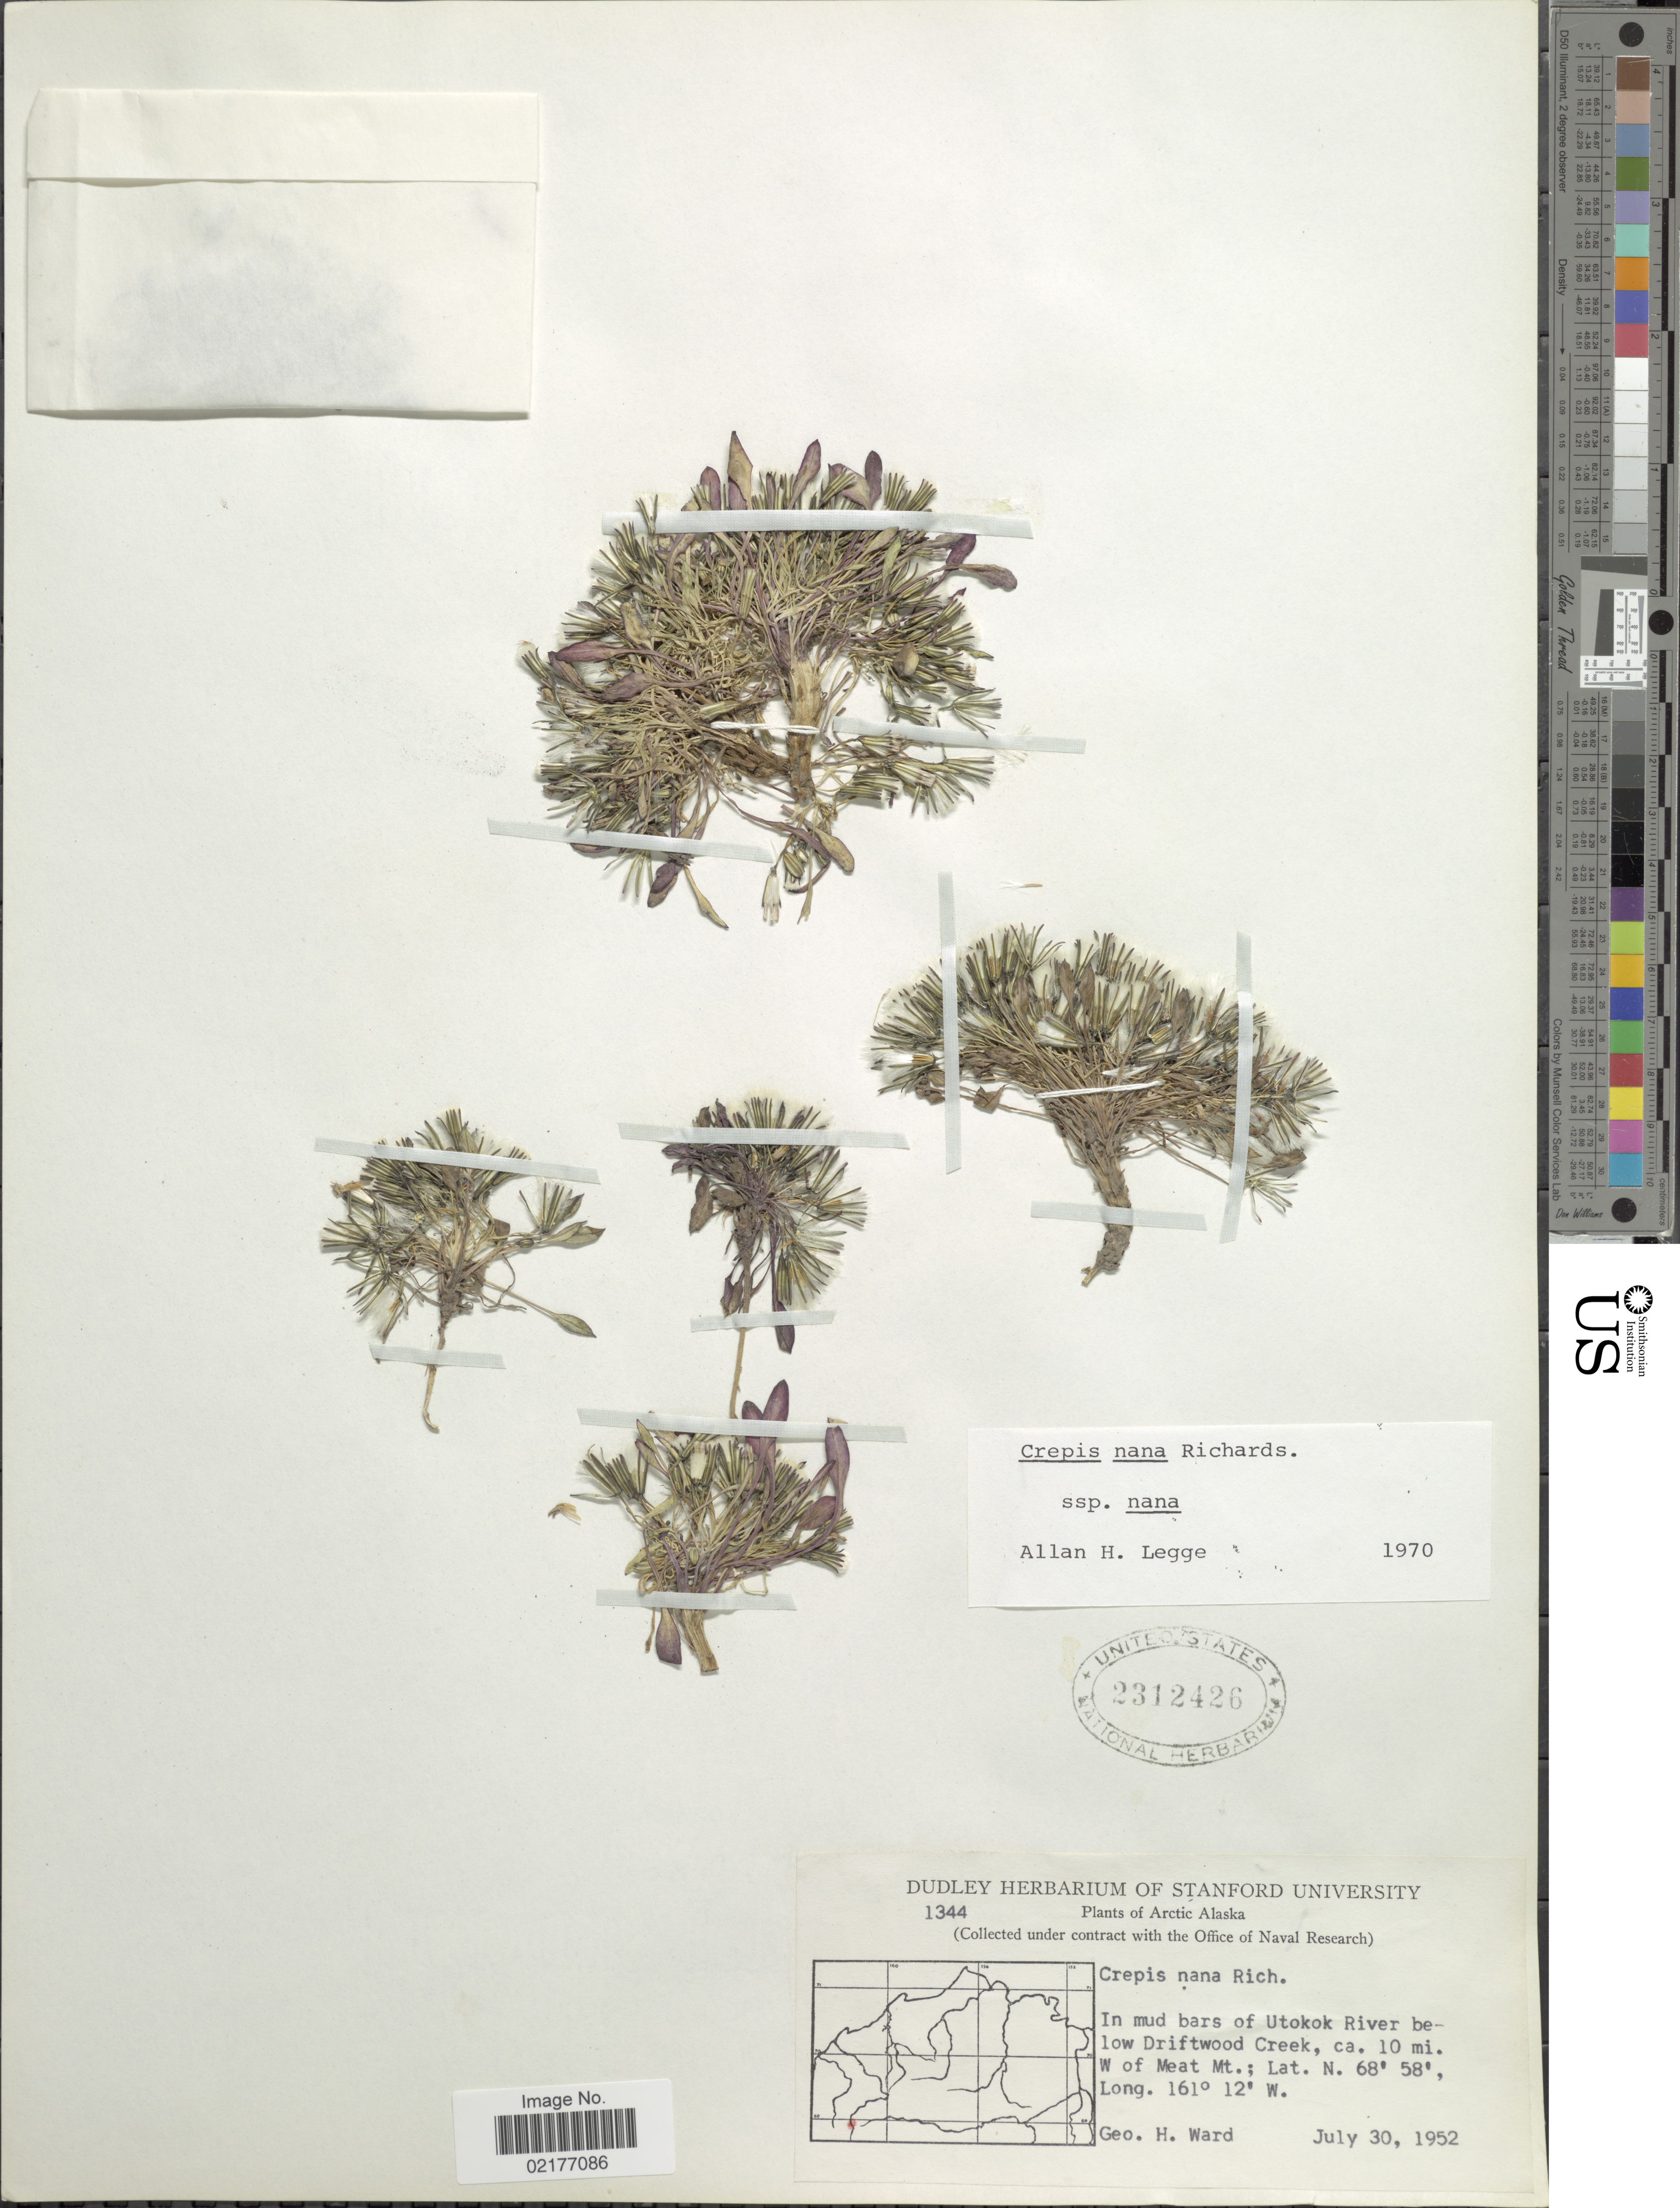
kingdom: Plantae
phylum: Tracheophyta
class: Magnoliopsida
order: Asterales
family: Asteraceae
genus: Askellia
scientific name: Askellia pygmaea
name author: (Ledeb.) Sennikov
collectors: G. H. Ward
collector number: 1344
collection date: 1952-07-30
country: United States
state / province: Alaska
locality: Arctic Alaska, In mud bars of Utokok River below Driftwood Creek, 10 mi. W of Meat Mt.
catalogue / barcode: US 2312426